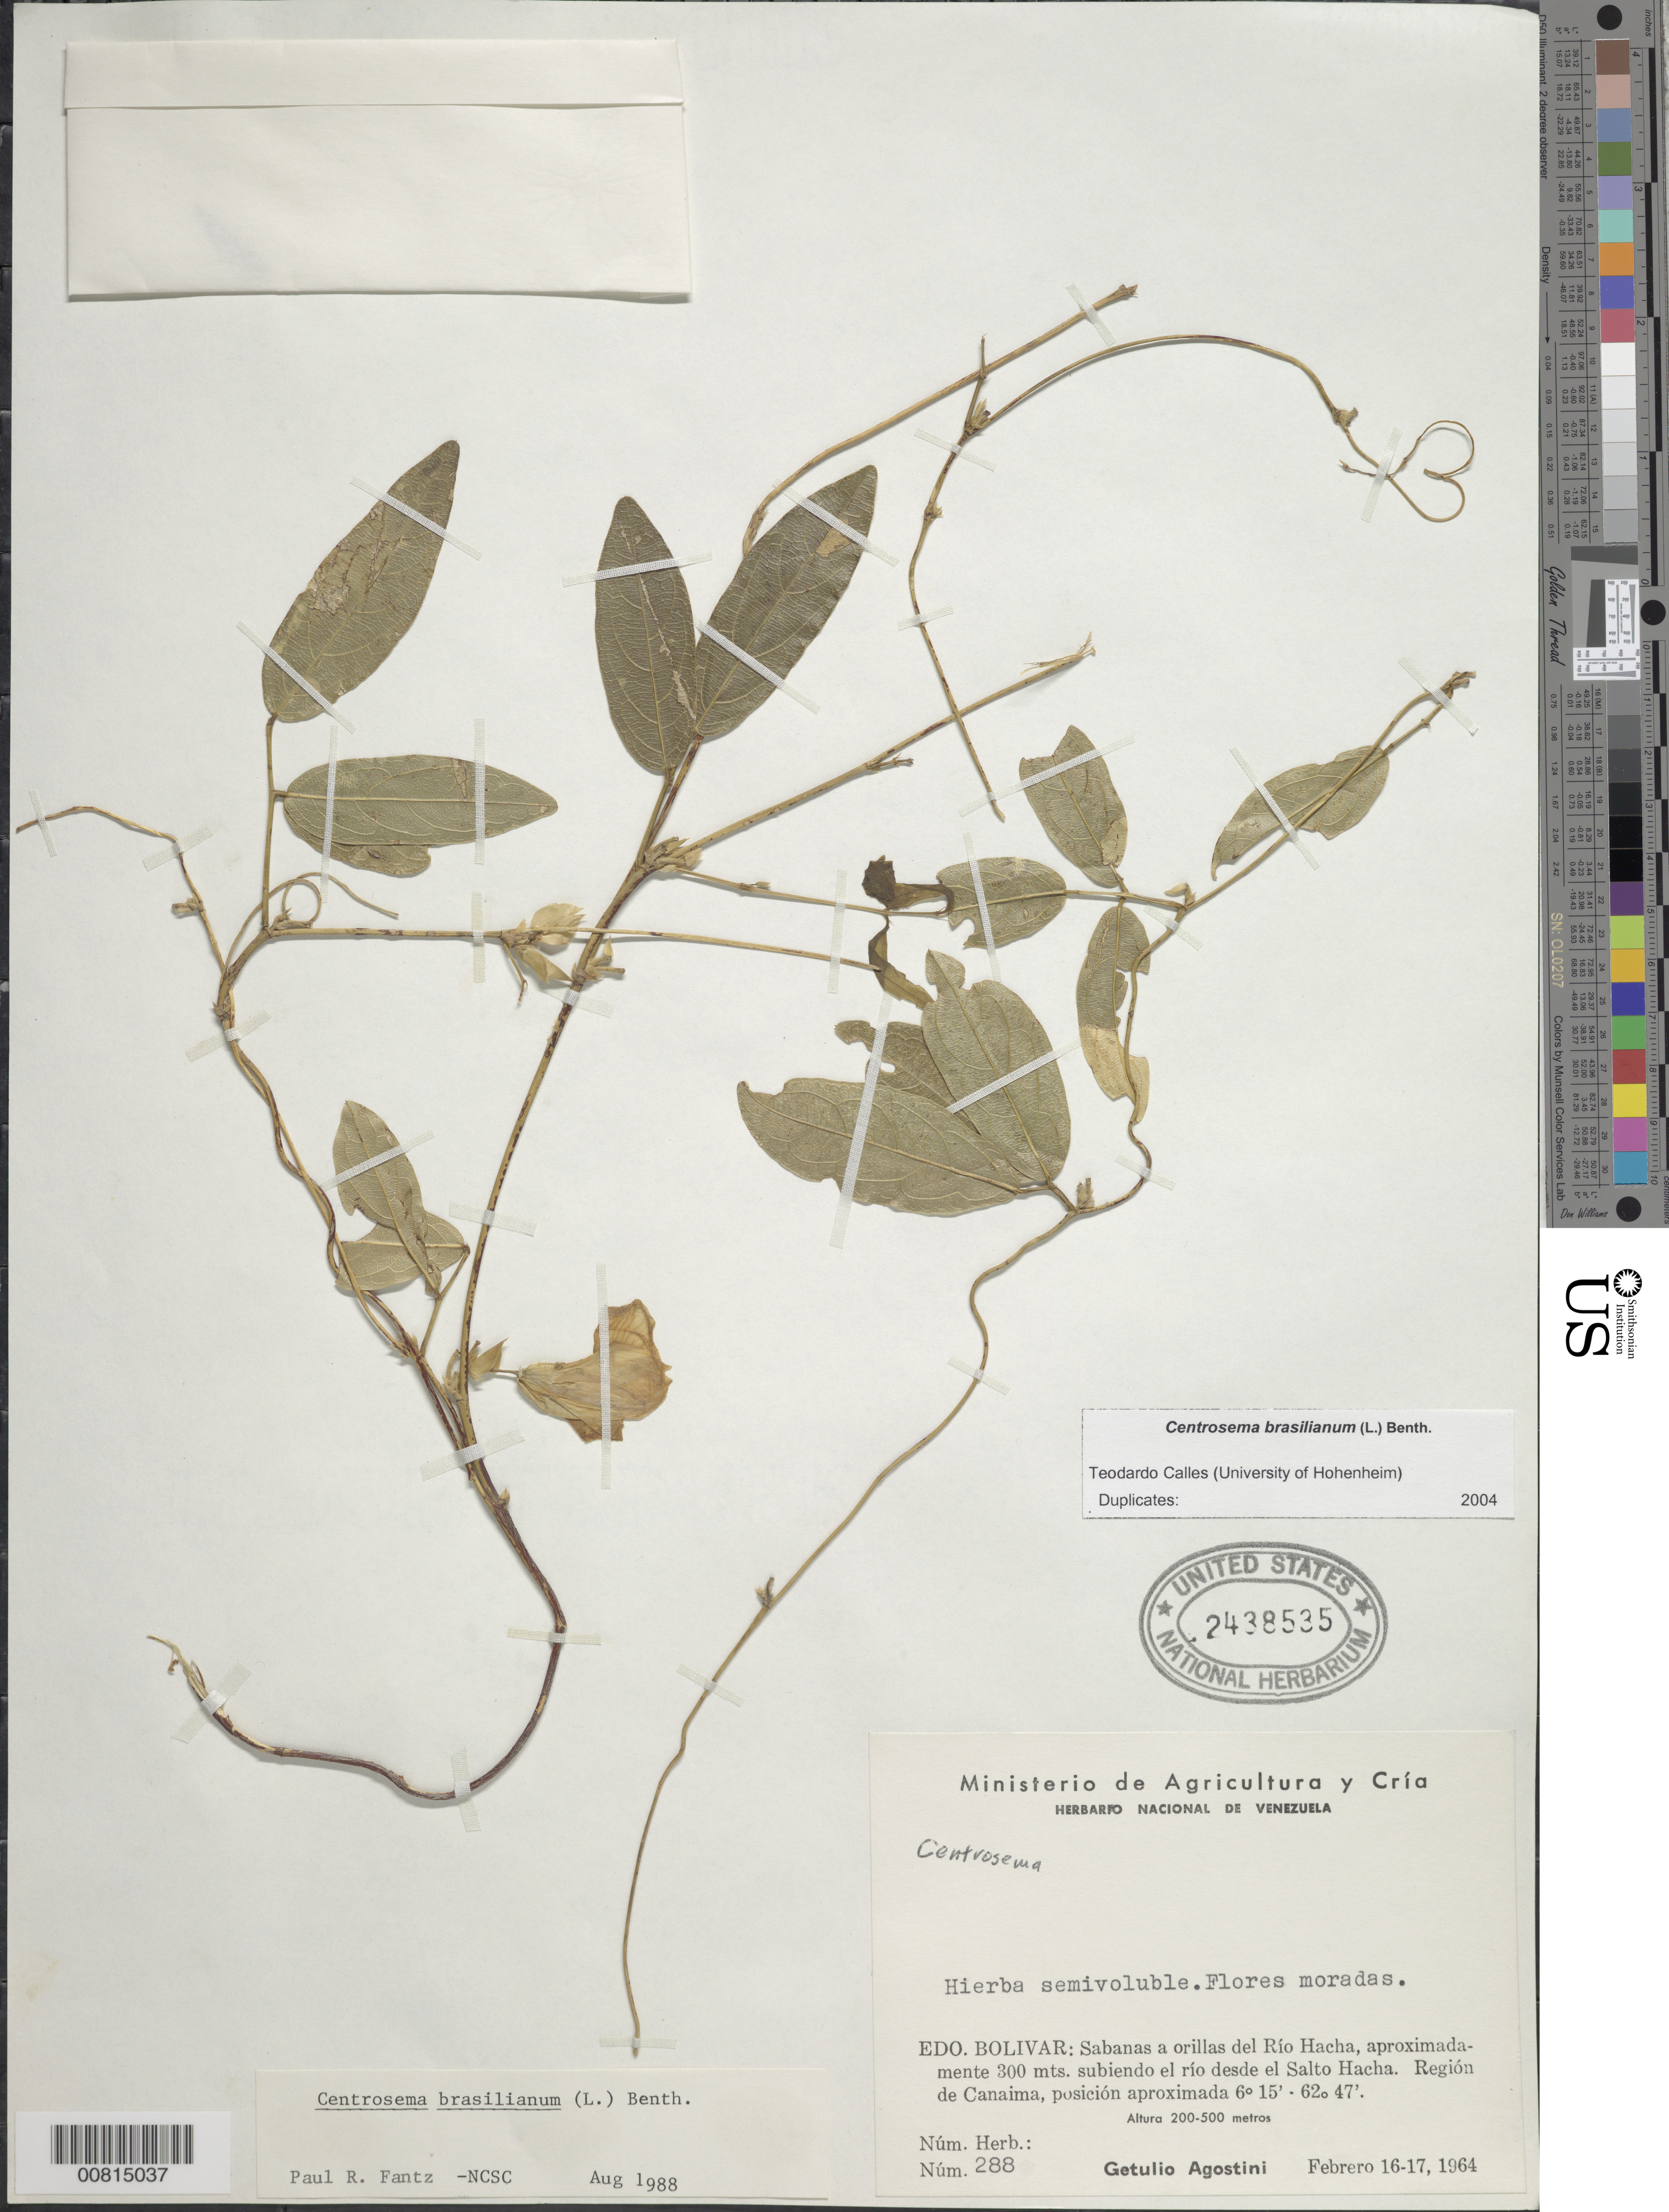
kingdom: Plantae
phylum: Tracheophyta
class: Magnoliopsida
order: Fabales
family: Fabaceae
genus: Centrosema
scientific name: Centrosema brasilianum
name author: (L.) Benth.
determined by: Calles, T.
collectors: G. Agostini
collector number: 288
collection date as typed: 16-Feb-64 to 17-Feb-64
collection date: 1964-02-16/1964-02-17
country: Venezuela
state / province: Bolívar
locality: Isla del Río Hacha, 600 m subiendo el Salto Hacha; región de Canaima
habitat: Savannas and riverbanks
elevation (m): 200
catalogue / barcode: US 2438535